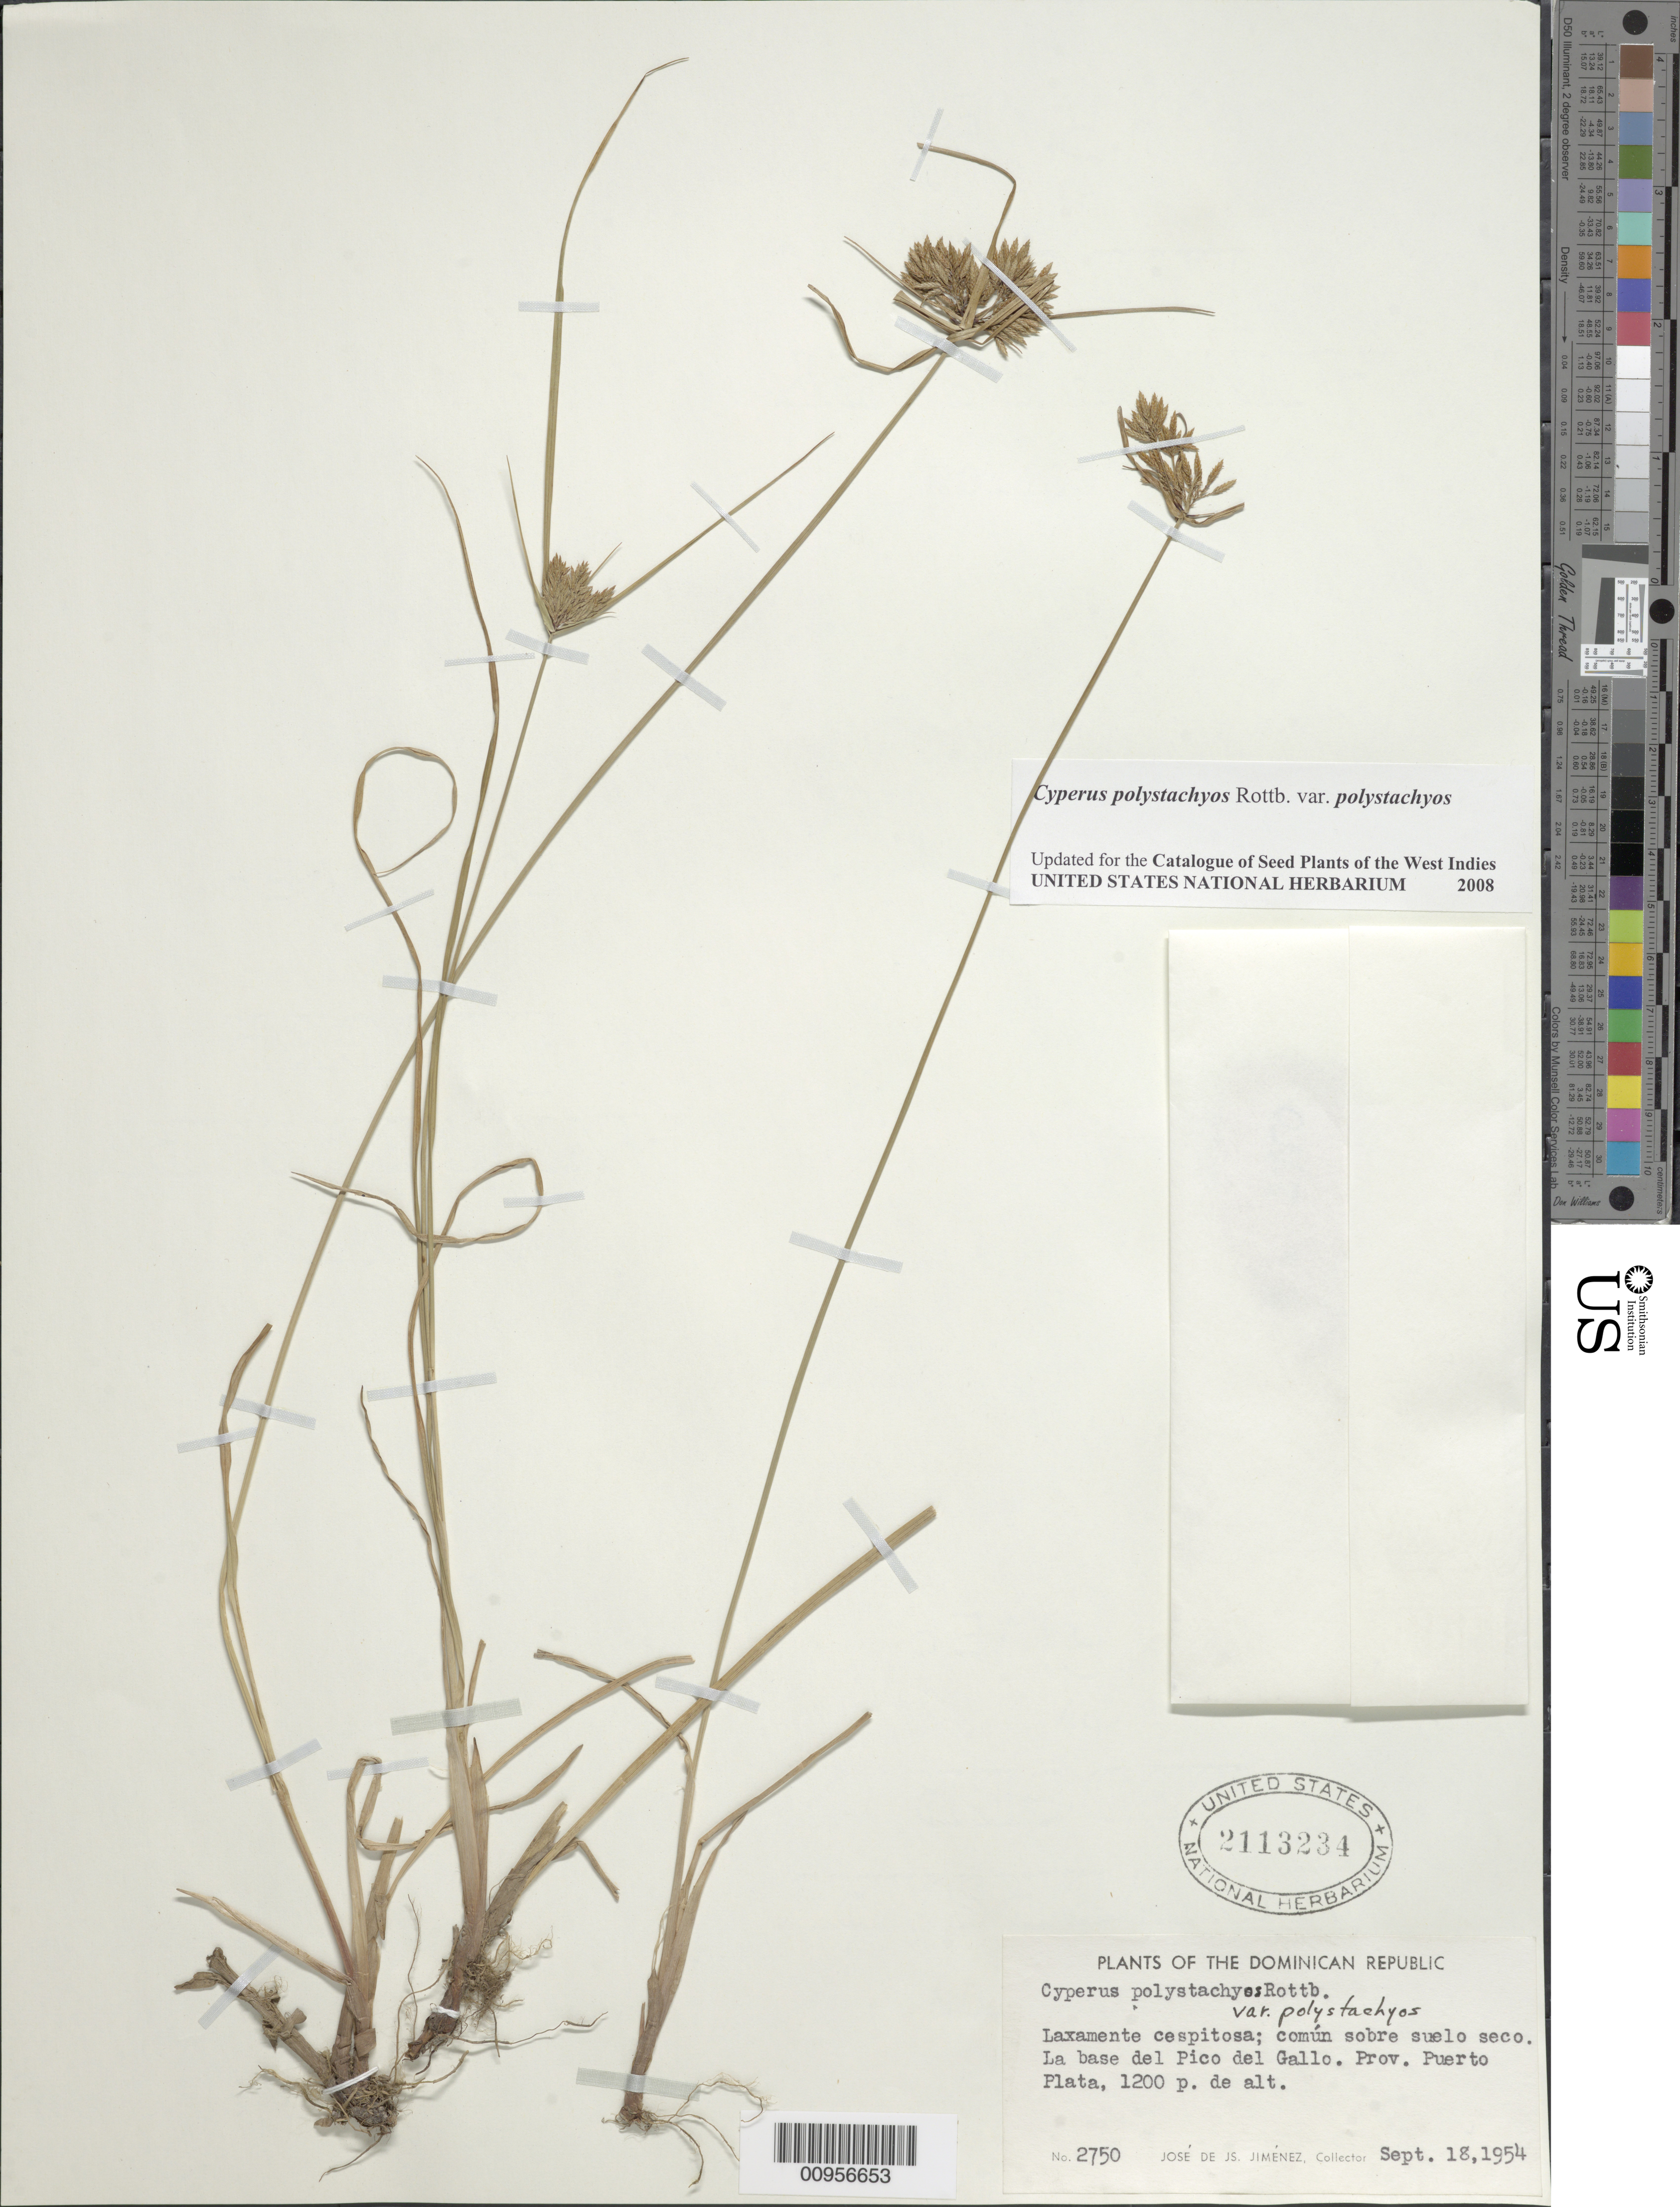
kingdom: Plantae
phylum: Tracheophyta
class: Liliopsida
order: Poales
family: Cyperaceae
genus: Cyperus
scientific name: Cyperus polystachyos var. polystachyos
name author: Rottb.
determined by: Strong, M. T., (US), Smithsonian Institution - National Museum of Natural History (UNITED STATES)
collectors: J. J. Jiménez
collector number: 2750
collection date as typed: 18 Sep 1954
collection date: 1954-09-18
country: Dominican Republic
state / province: Puerto Plata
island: Hispaniola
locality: La base del Pico del Gallo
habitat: Sobre suelo seco a la base del pico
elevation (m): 366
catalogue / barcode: US 2113234